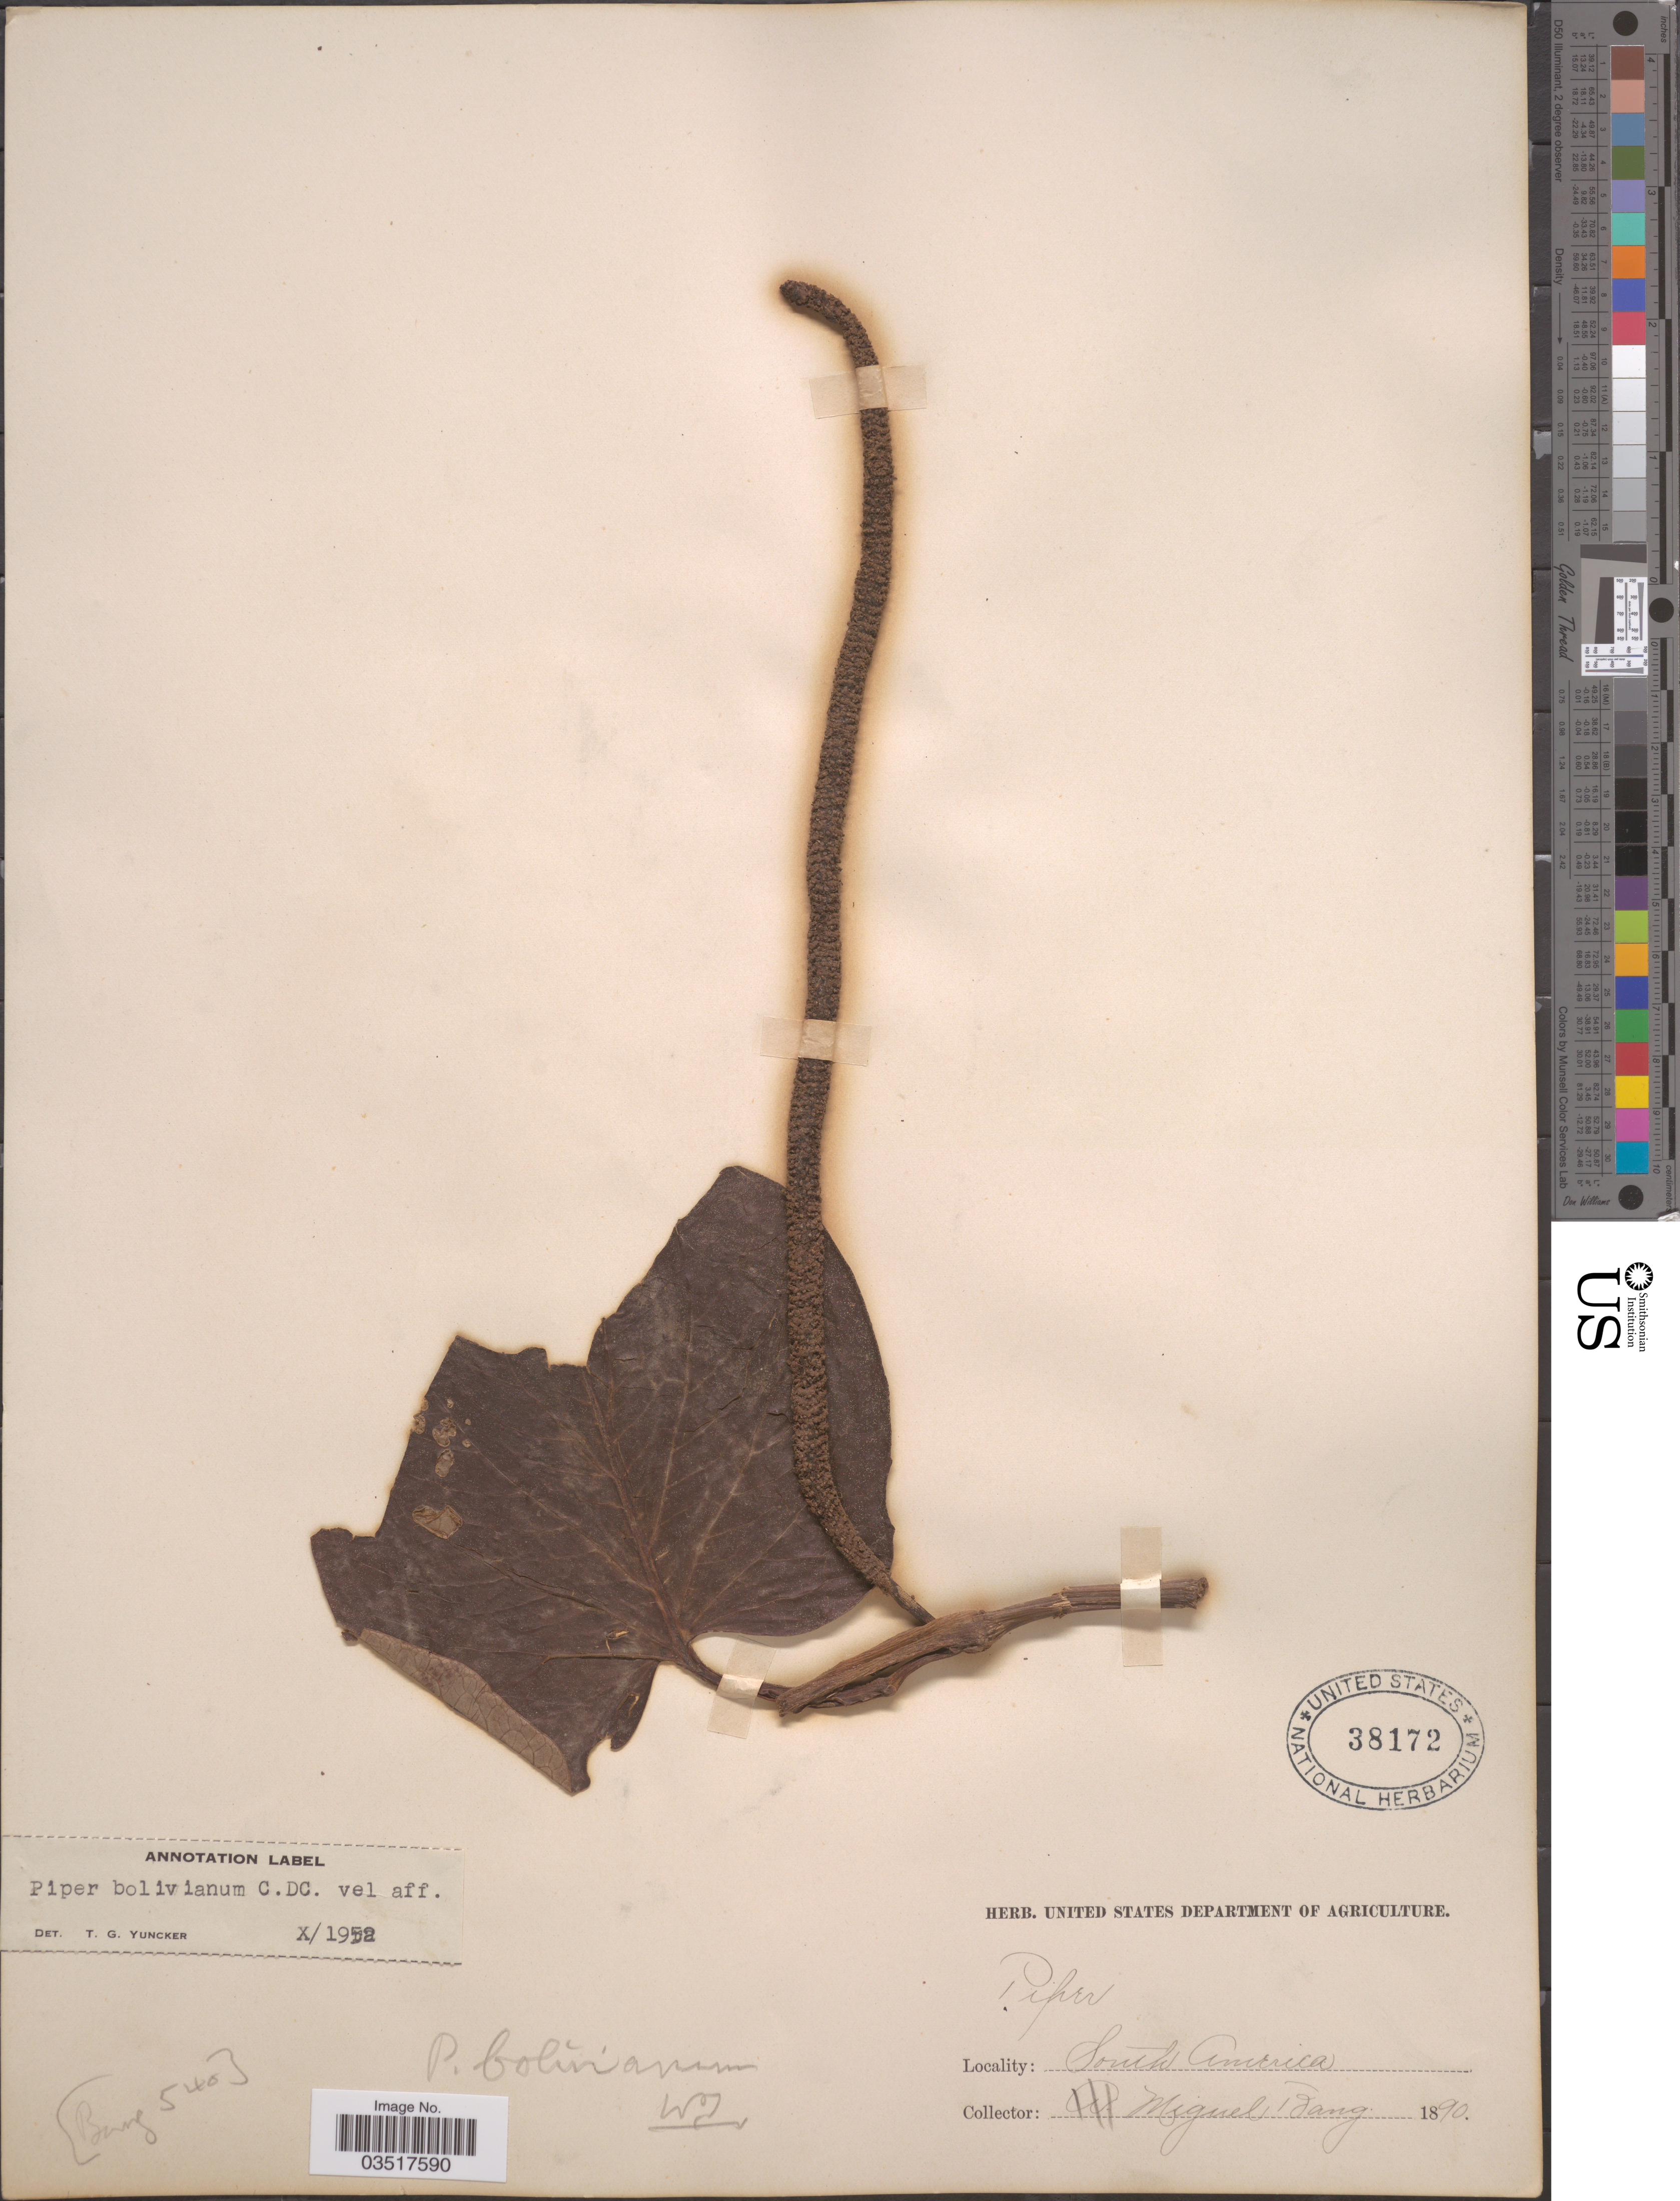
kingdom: Plantae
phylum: Tracheophyta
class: Magnoliopsida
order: Piperales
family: Piperaceae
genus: Piper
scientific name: Piper bolivaranum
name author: Yunck.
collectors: M. Bang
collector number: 540?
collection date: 1890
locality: South America.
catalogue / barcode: US 38172